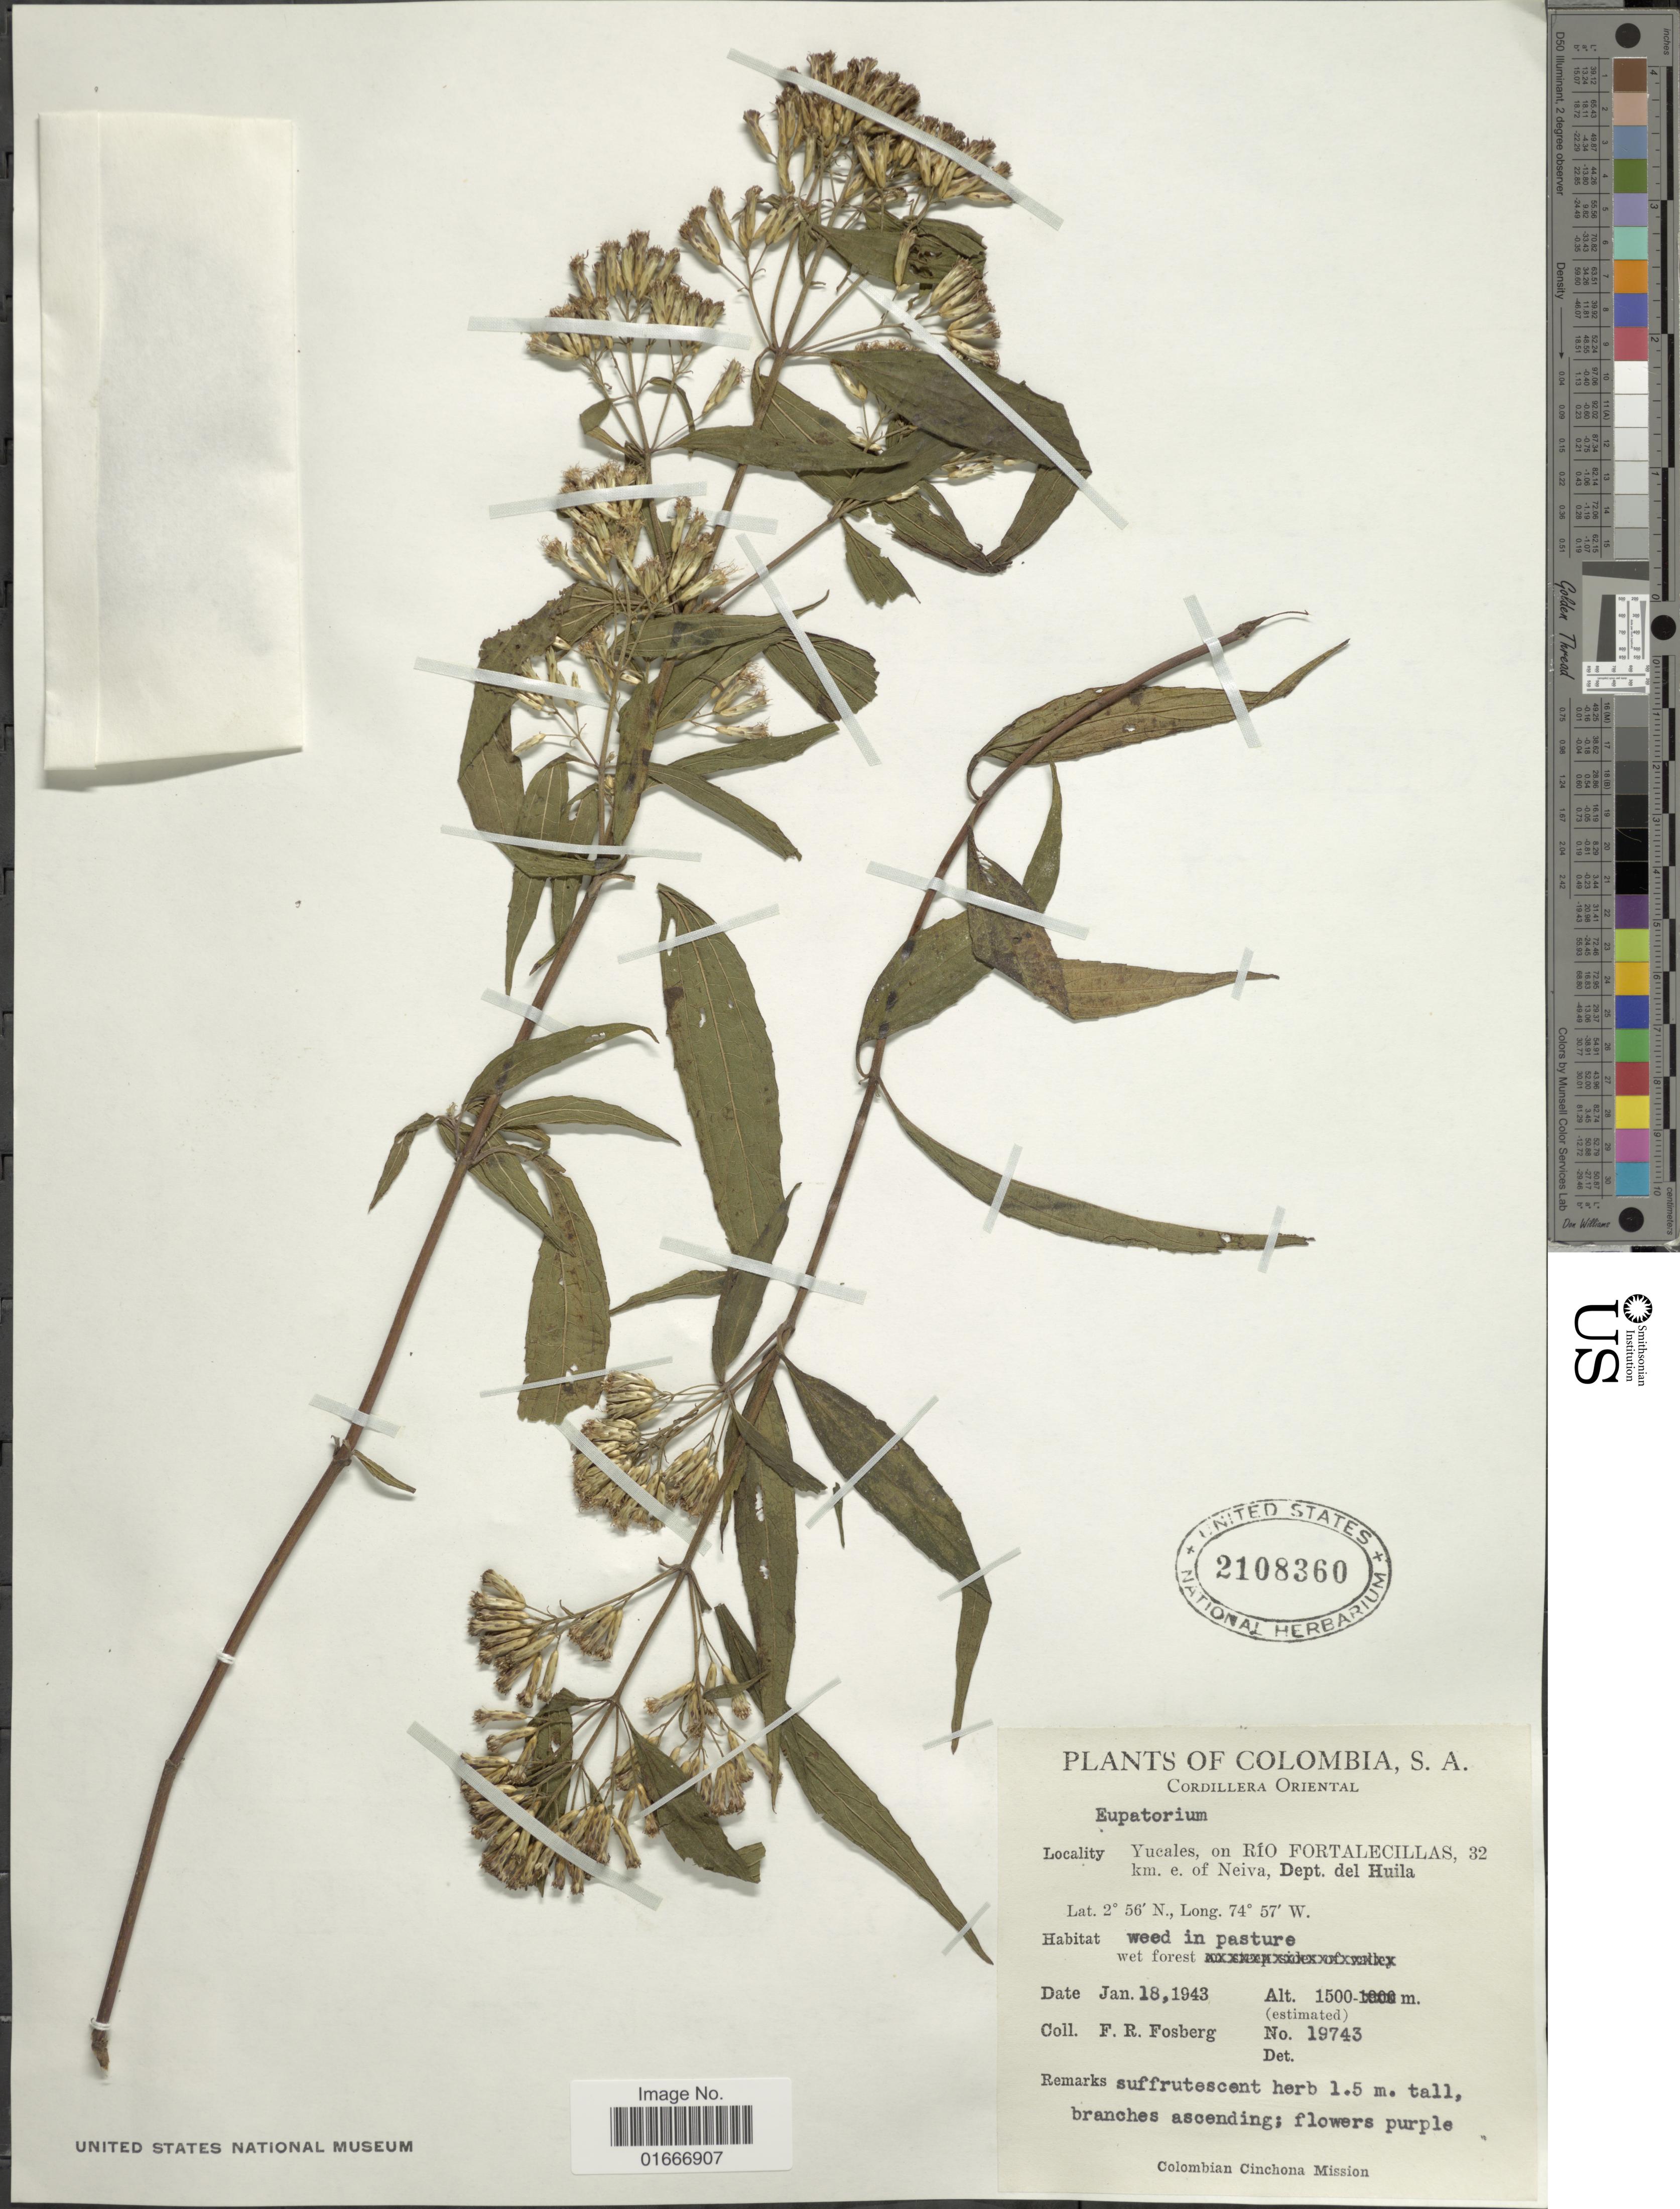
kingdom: Plantae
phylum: Tracheophyta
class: Magnoliopsida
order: Asterales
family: Asteraceae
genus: Chromolaena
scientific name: Chromolaena sp.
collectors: F. R. Fosberg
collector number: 19743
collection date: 1943-01-18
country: Colombia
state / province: Huila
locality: Colombia. Yucales, on Rio Fortalecillas, 32 km. e. of Neiva, Dept. del Huila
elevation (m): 1500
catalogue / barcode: US 2108360